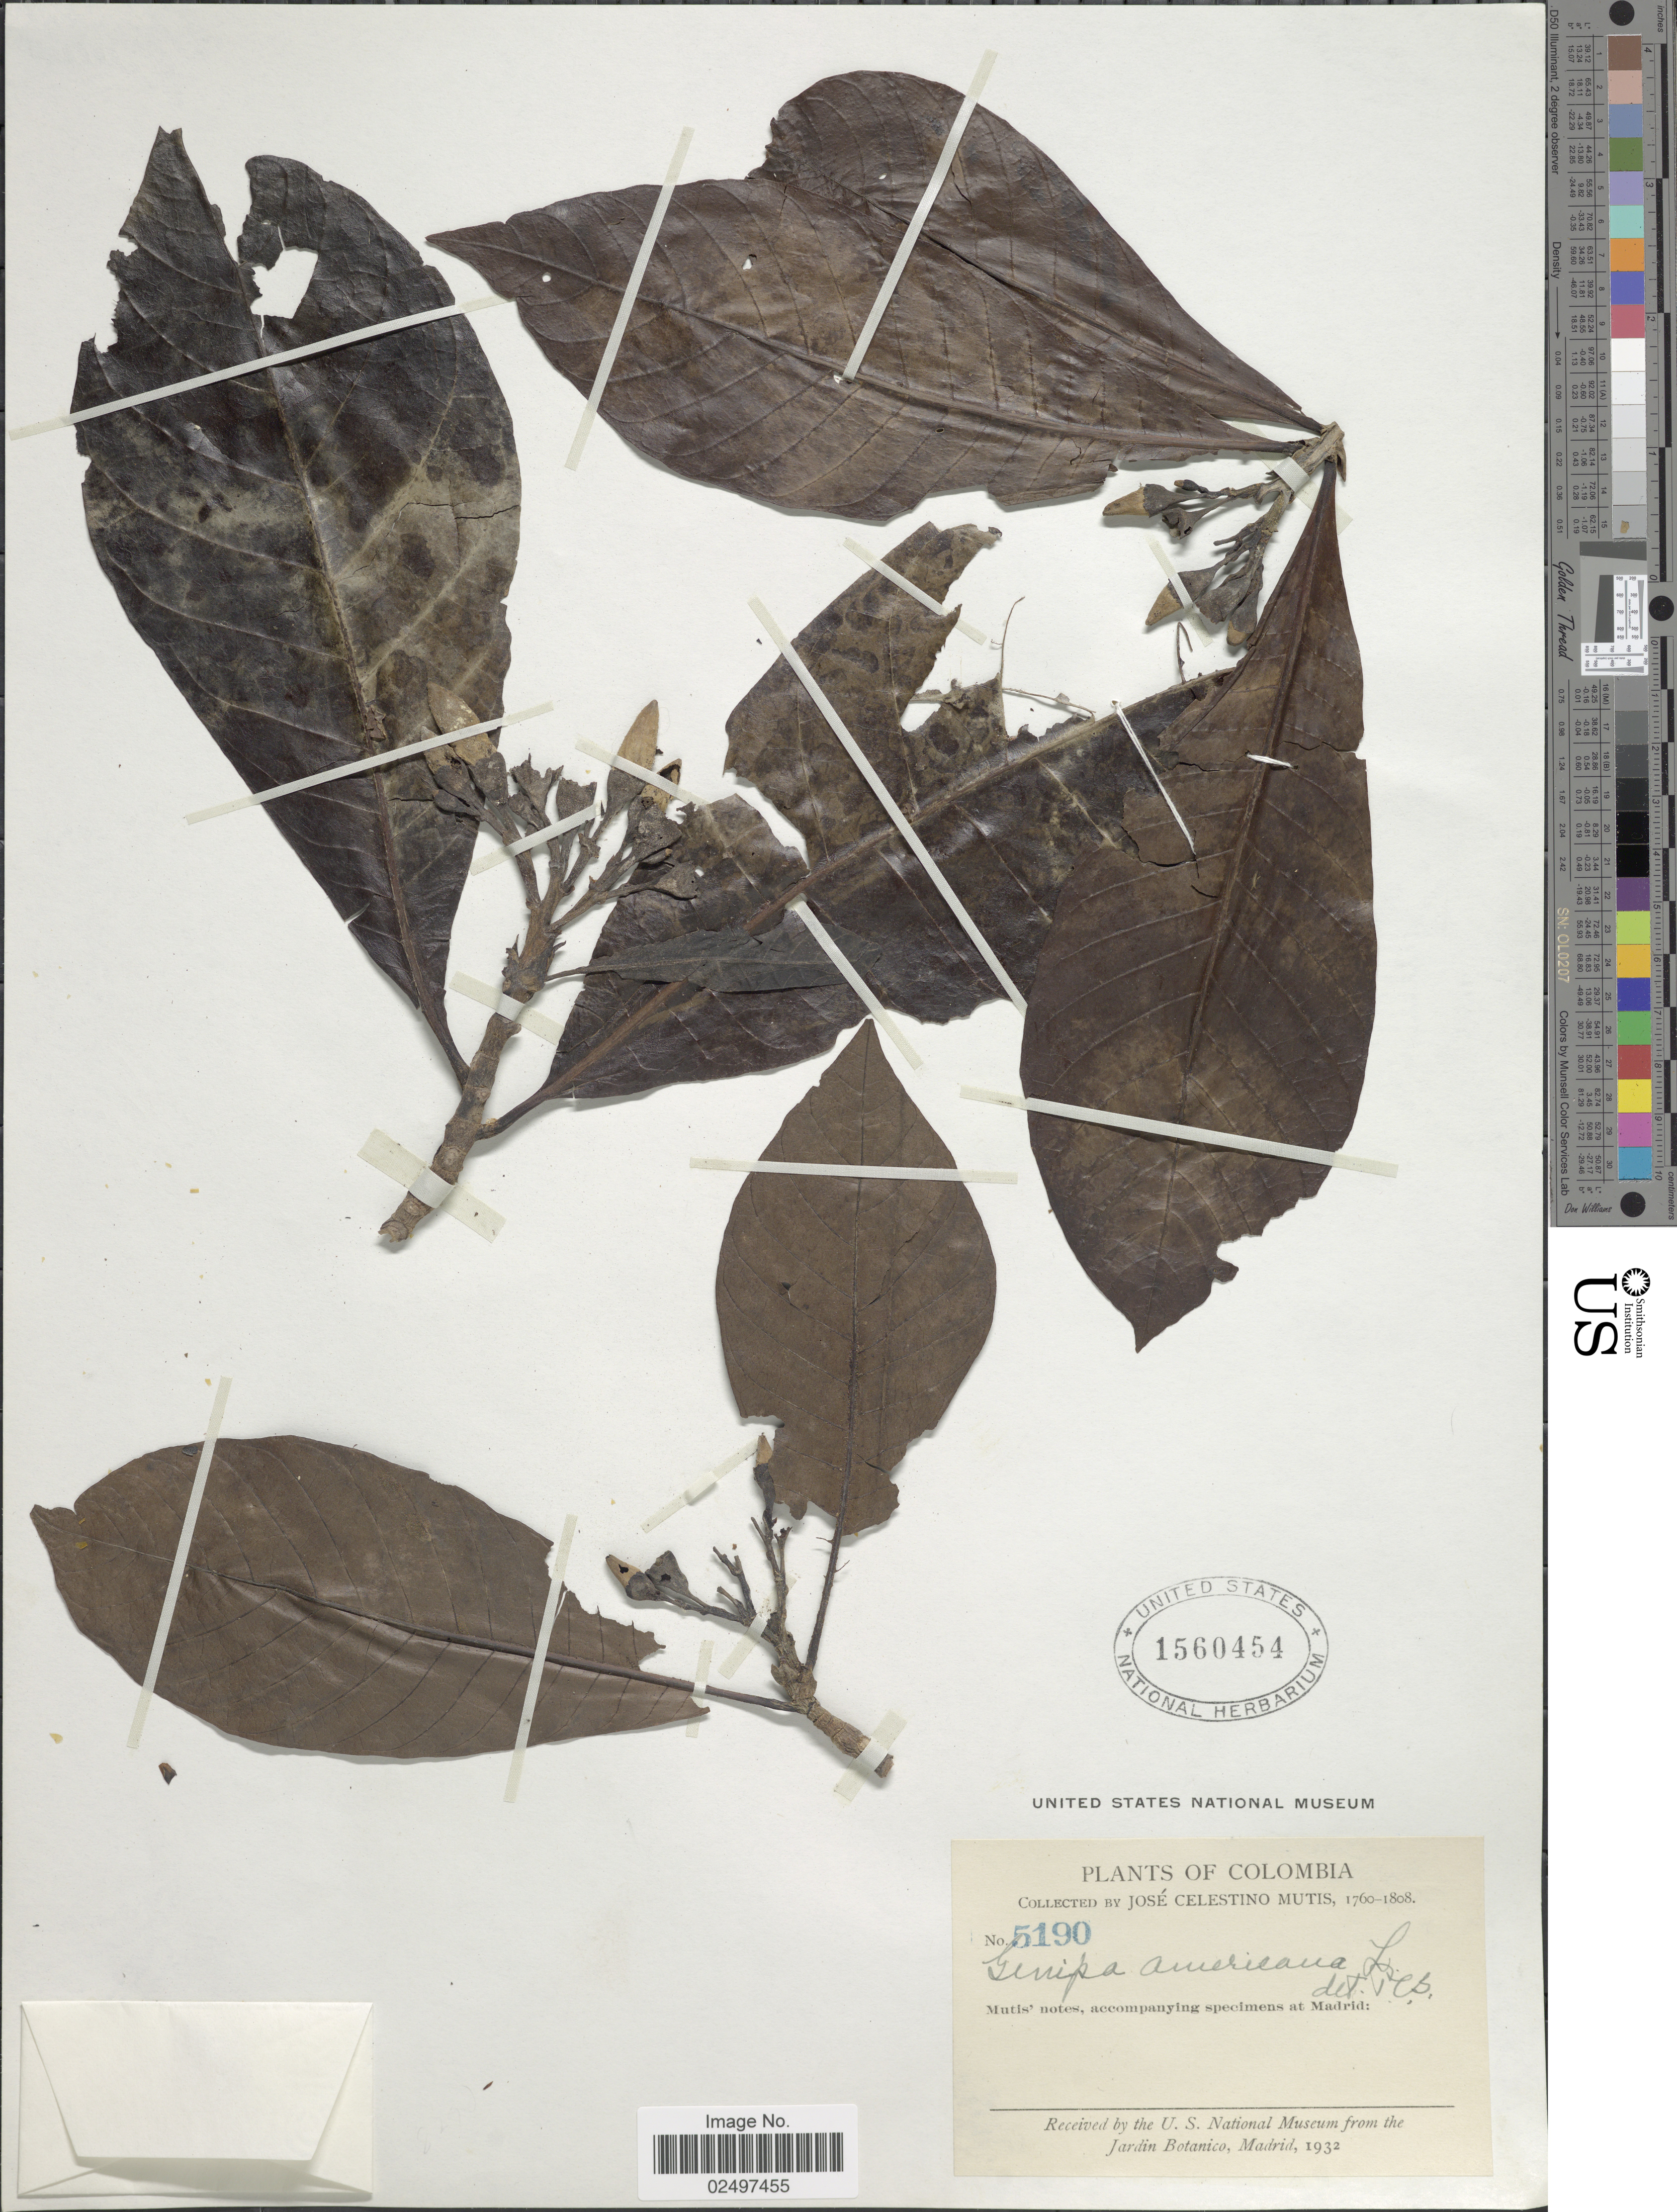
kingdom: Plantae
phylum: Tracheophyta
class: Magnoliopsida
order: Gentianales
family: Rubiaceae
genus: Genipa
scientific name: Genipa americana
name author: L.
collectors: J. C. B. Mutis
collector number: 5190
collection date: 1760/1808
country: Colombia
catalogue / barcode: US 1560454